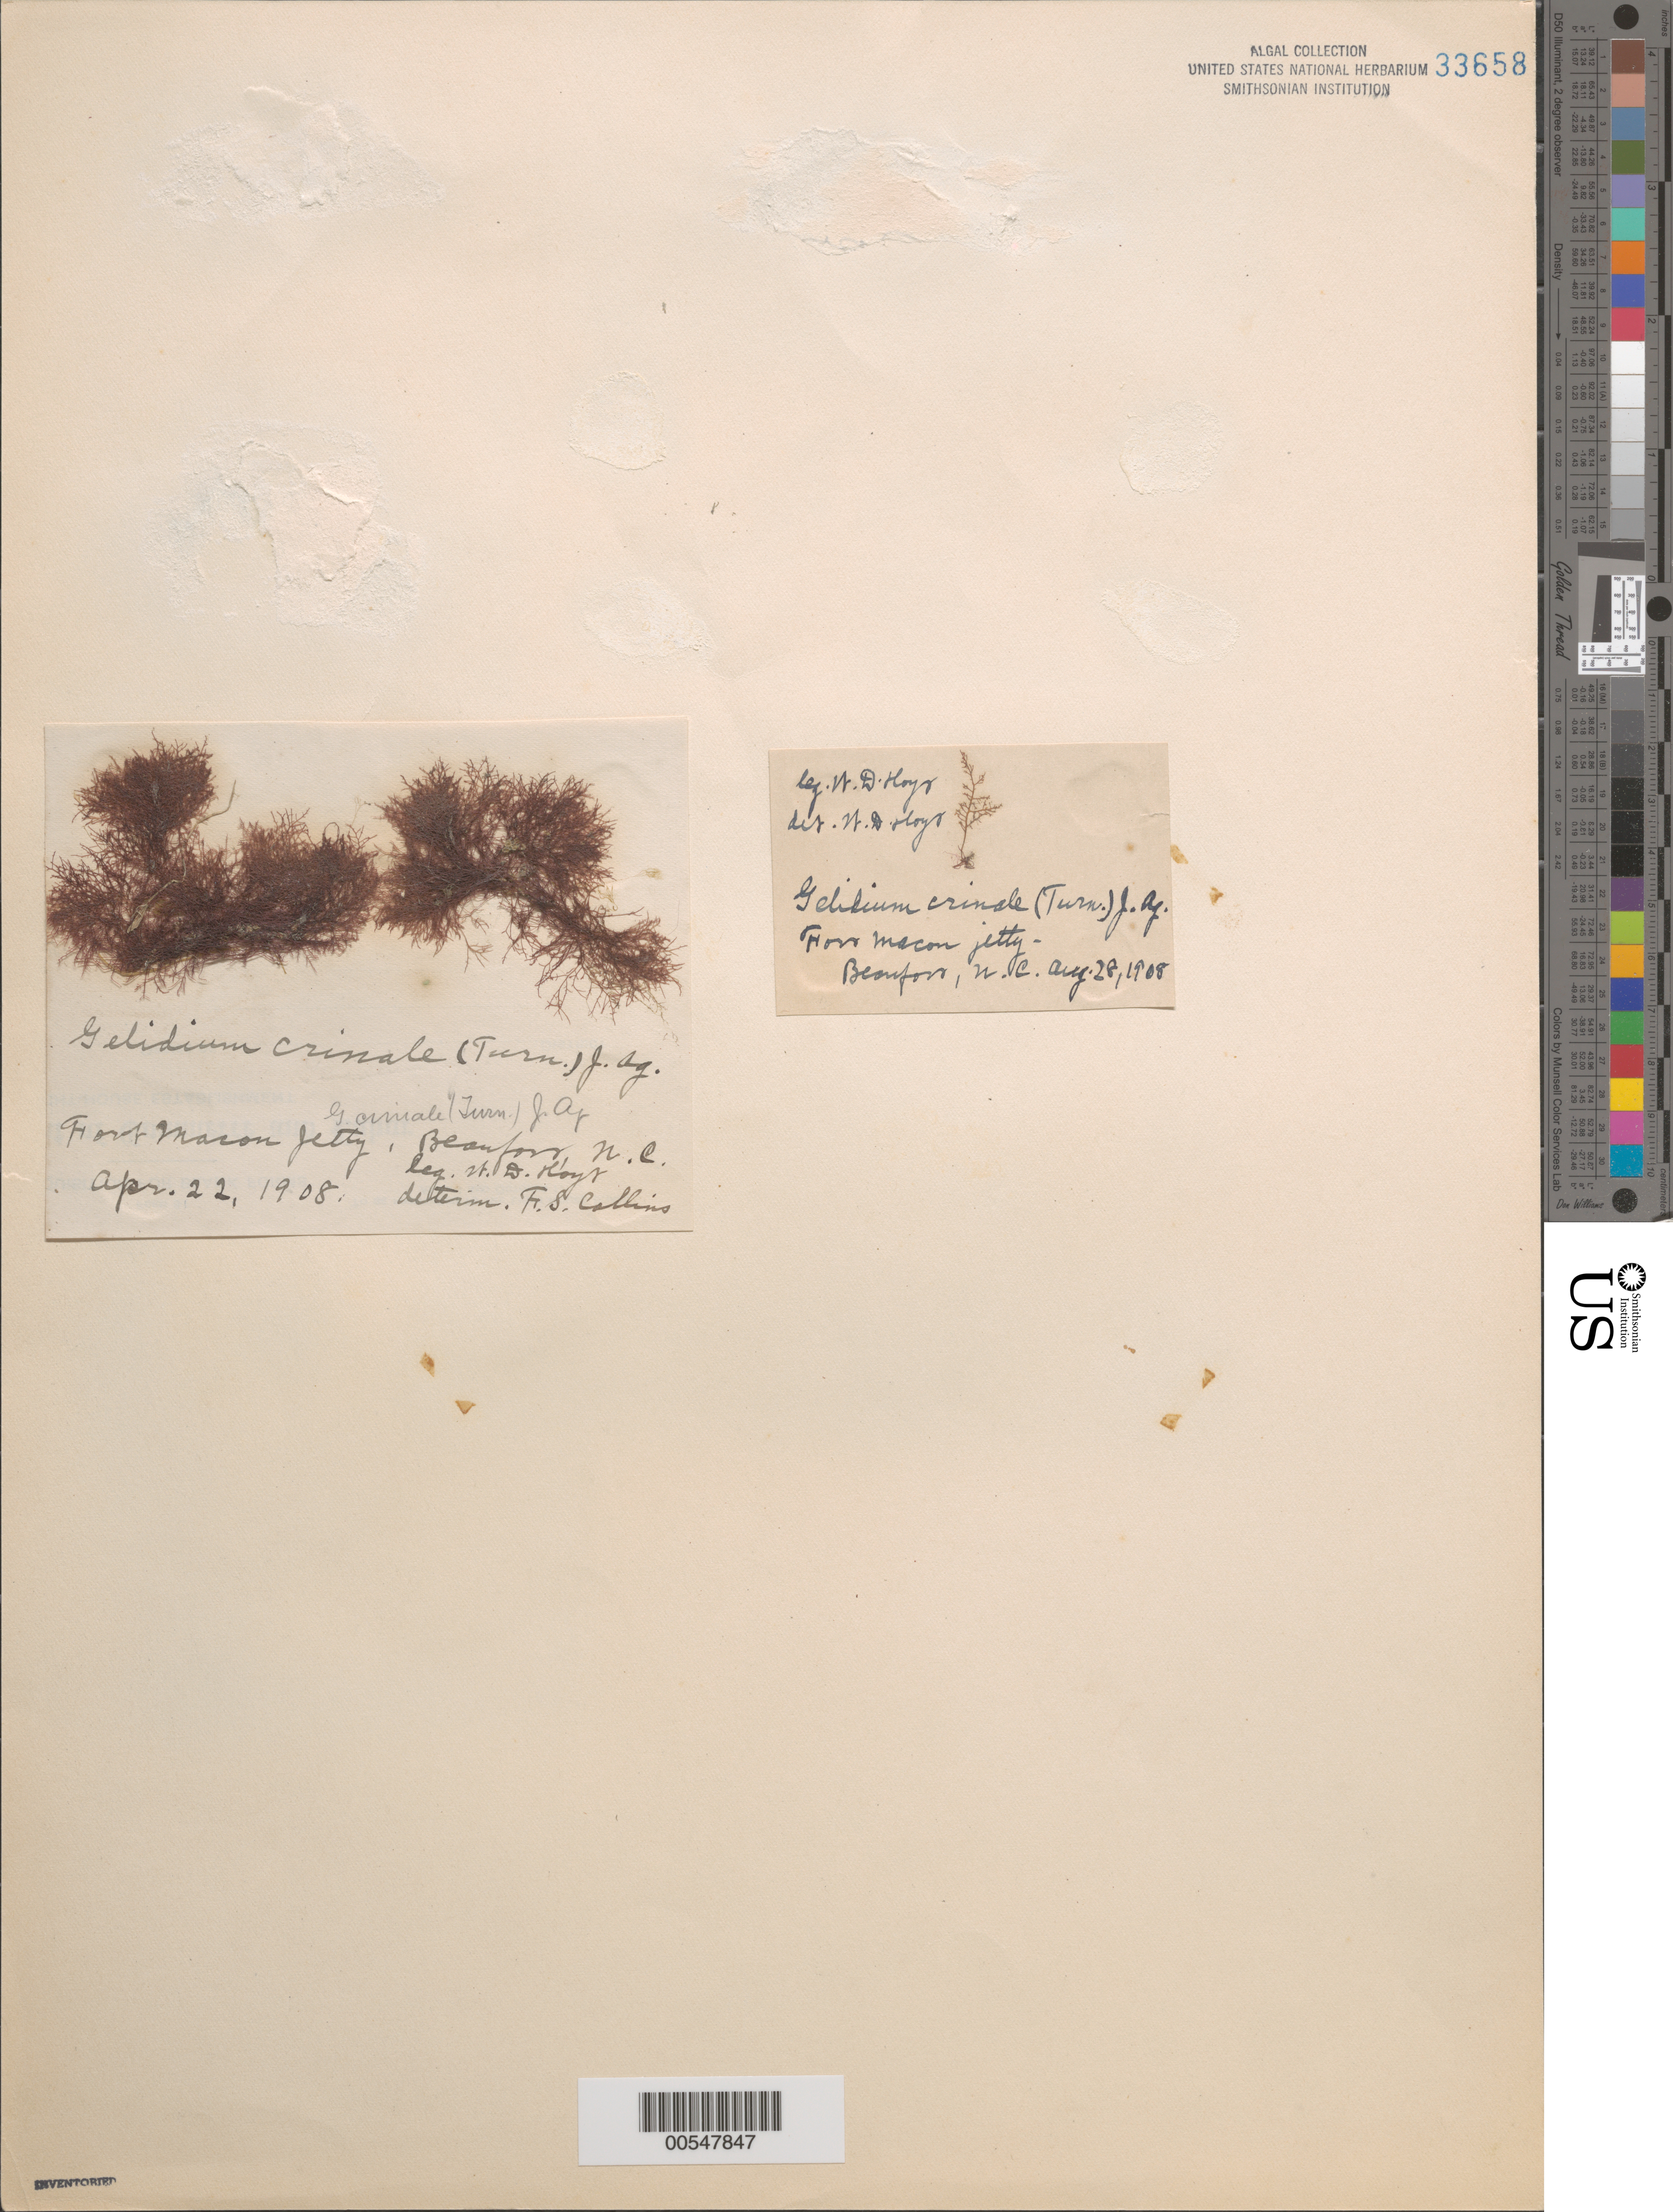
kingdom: Plantae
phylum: Rhodophyta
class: Florideophyceae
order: Gelidiales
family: Gelidiaceae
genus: Gelidium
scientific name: Gelidium crinale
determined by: Collins, Frank S.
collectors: W. D. Hoyt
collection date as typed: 22 Apr 1908 AND 28 Aug 1908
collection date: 1908-04-22,1908-08-28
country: United States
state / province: North Carolina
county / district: Carteret County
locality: Beaufort, Fort Macon jetty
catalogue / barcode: US 33658